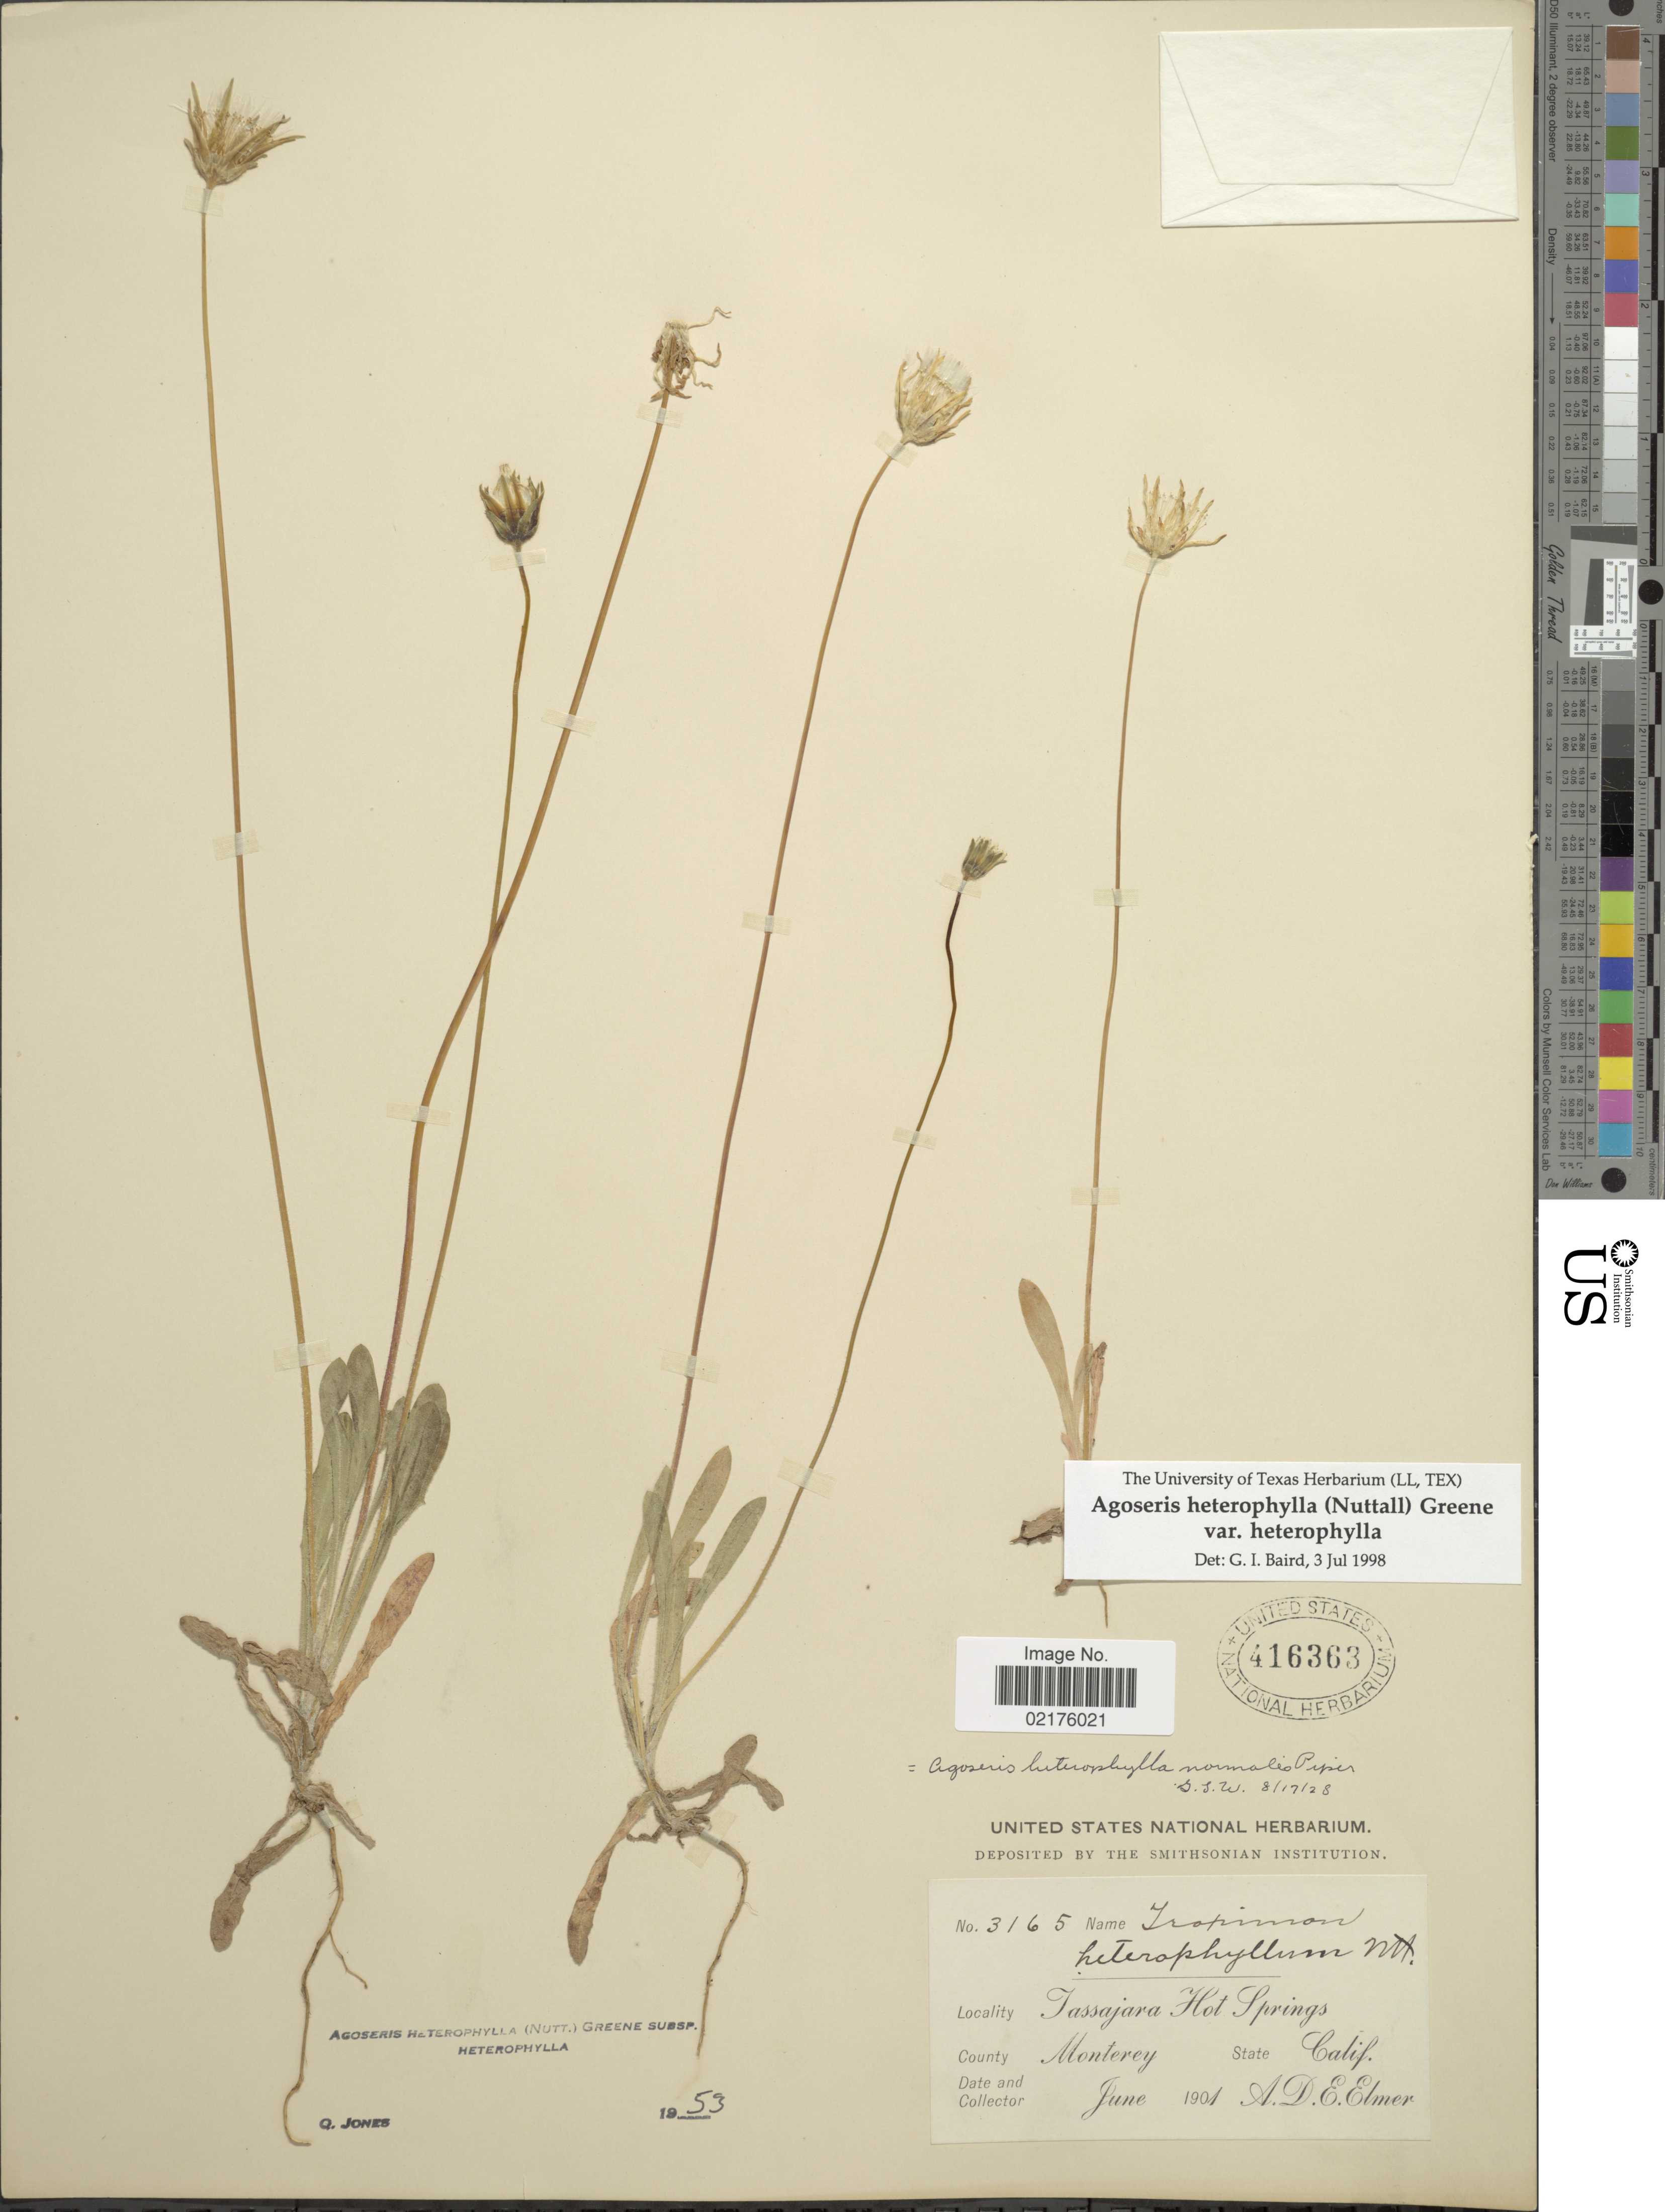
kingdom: Plantae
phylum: Tracheophyta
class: Magnoliopsida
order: Asterales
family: Asteraceae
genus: Agoseris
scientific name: Agoseris heterophylla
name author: (Nutt.) Greene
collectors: A. D. E. Elmer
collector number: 3165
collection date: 1901-06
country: United States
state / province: California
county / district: Monterey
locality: Tassajara Hot Springs, County Monterey, State Calif,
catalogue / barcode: US 416363